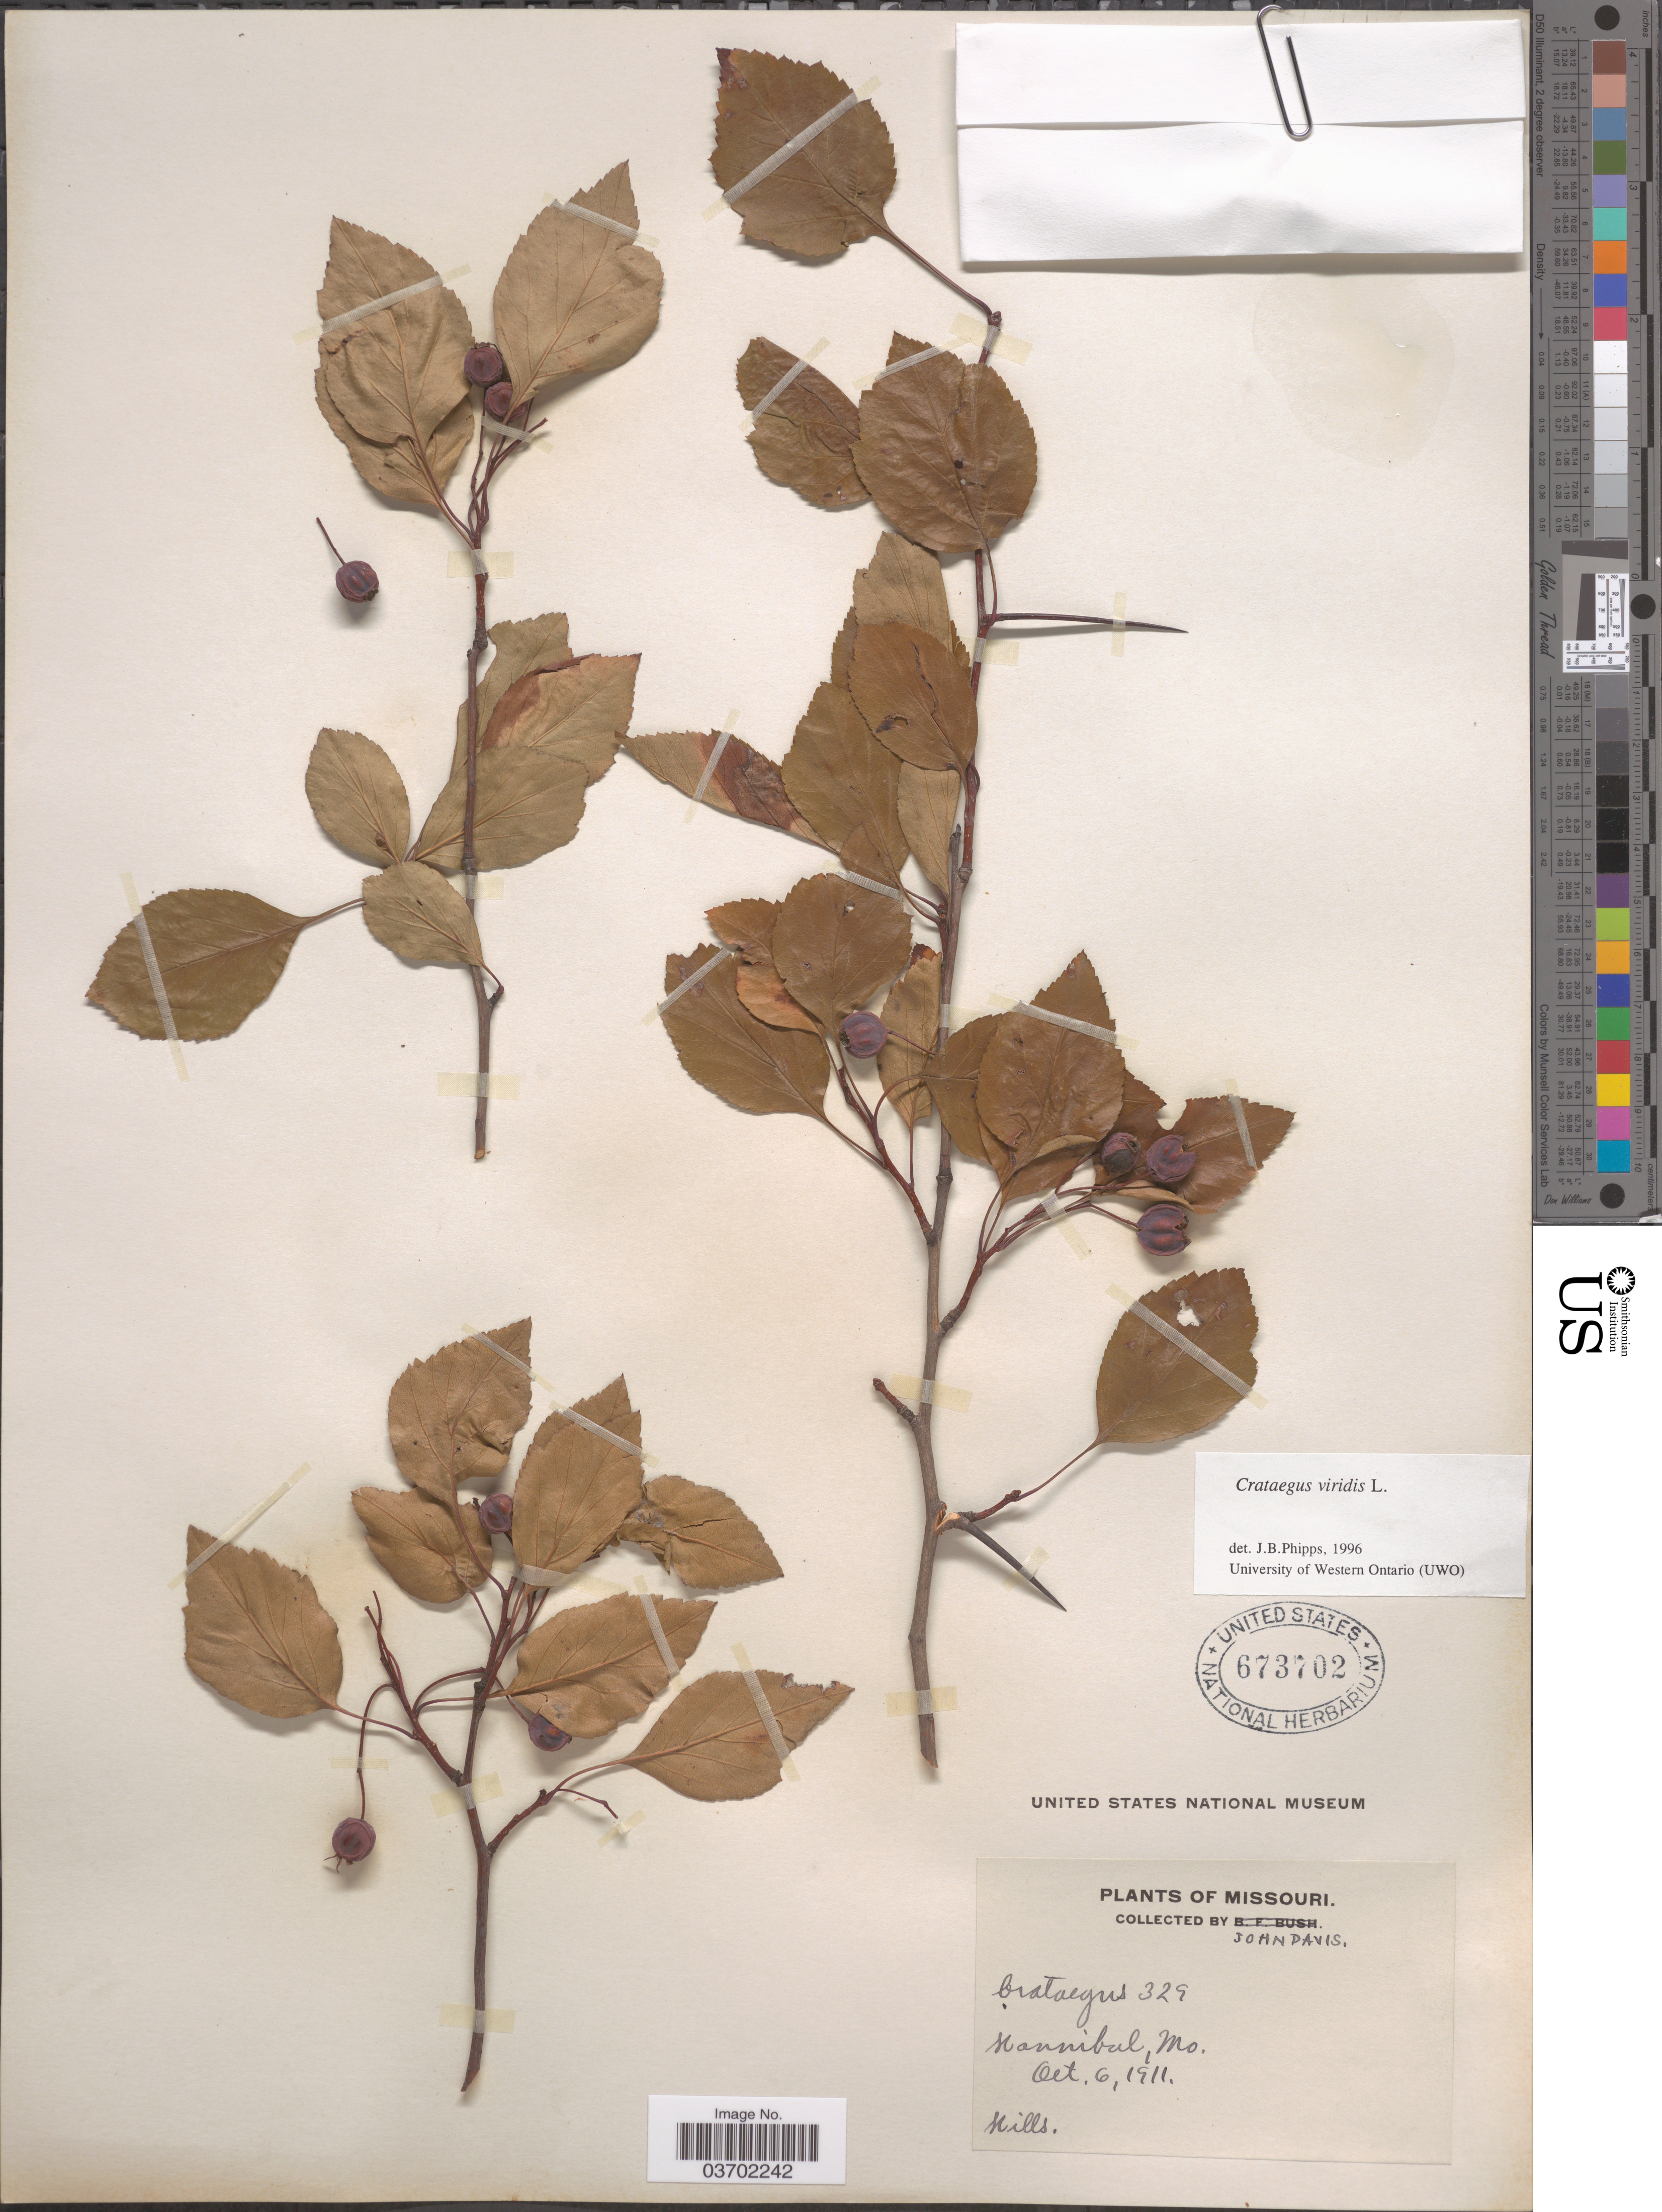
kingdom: Plantae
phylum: Tracheophyta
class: Magnoliopsida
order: Rosales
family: Rosaceae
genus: Crataegus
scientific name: Crataegus viridis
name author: L.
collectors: J. Davis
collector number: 329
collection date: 1911-10-06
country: United States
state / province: Missouri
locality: Hannibal.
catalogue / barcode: US 673702